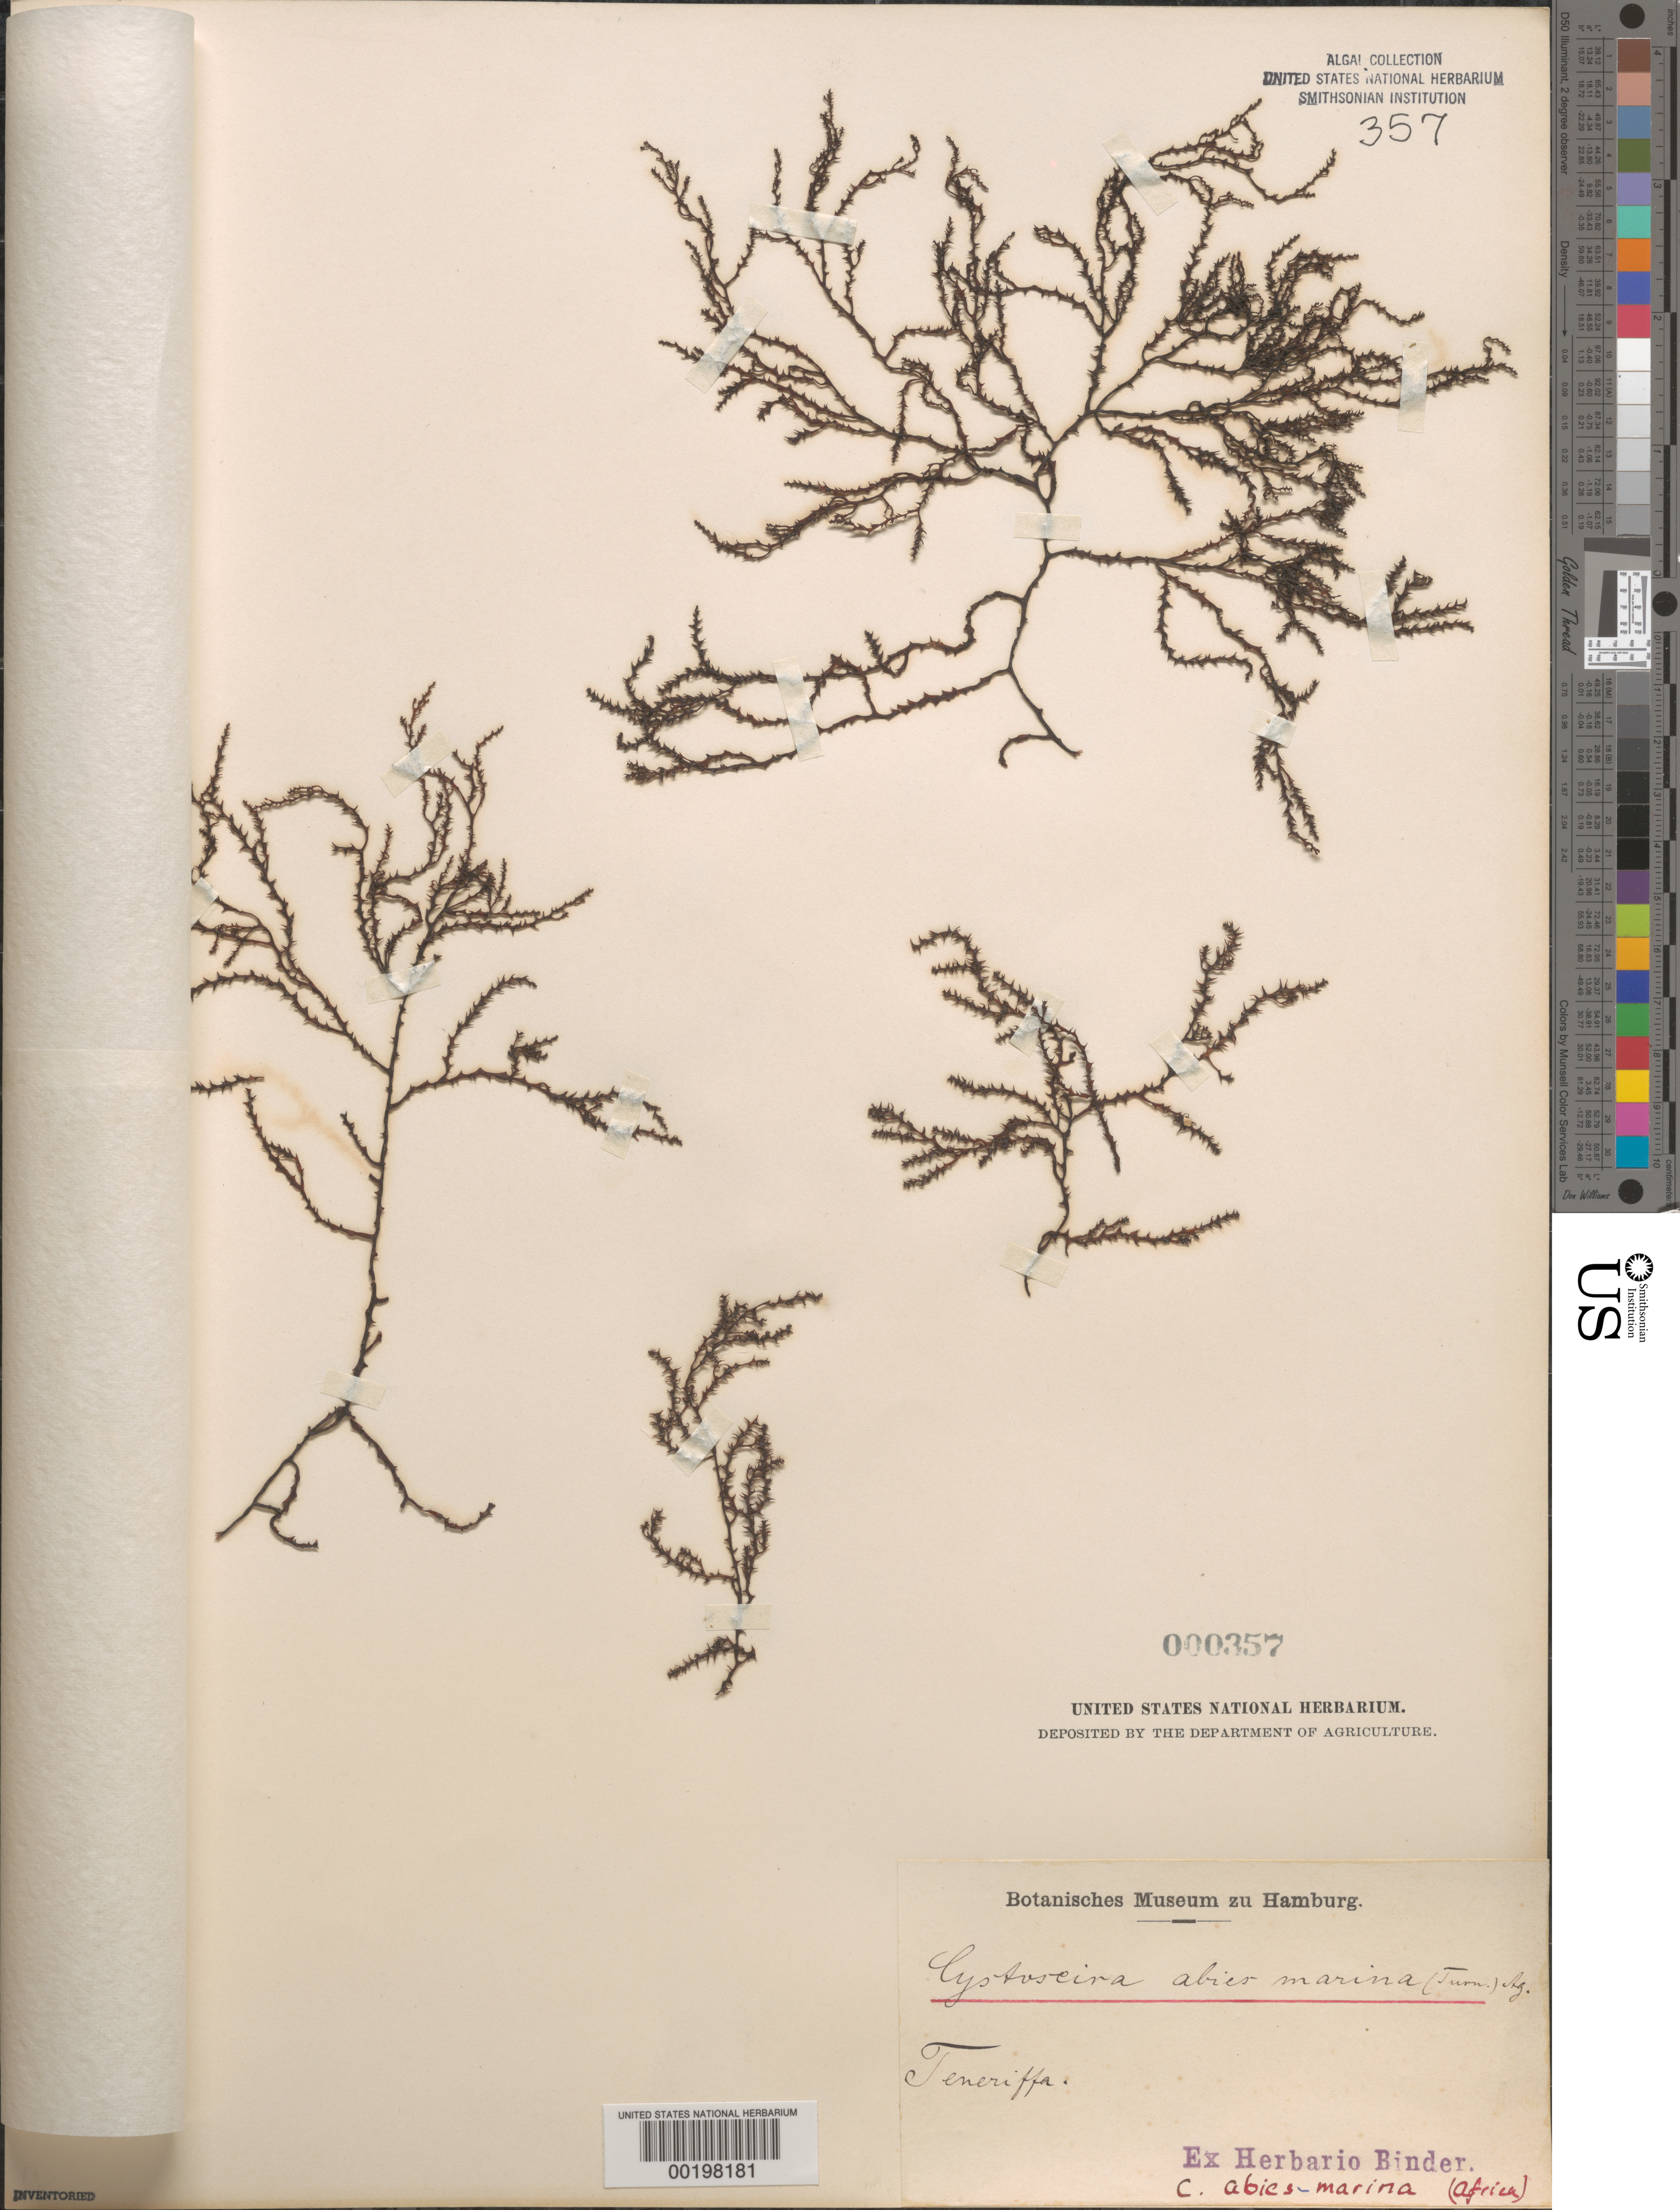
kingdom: Chromista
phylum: Ochrophyta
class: Phaeophyceae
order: Fucales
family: Sargassaceae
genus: Gongolaria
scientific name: Gongolaria abies-marina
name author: (S.G.Gmelin) Kuntze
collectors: F. Binder (herbarium)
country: Spain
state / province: Canarias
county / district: Santa Cruz de Tenerife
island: Tenerife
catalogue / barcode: US 357